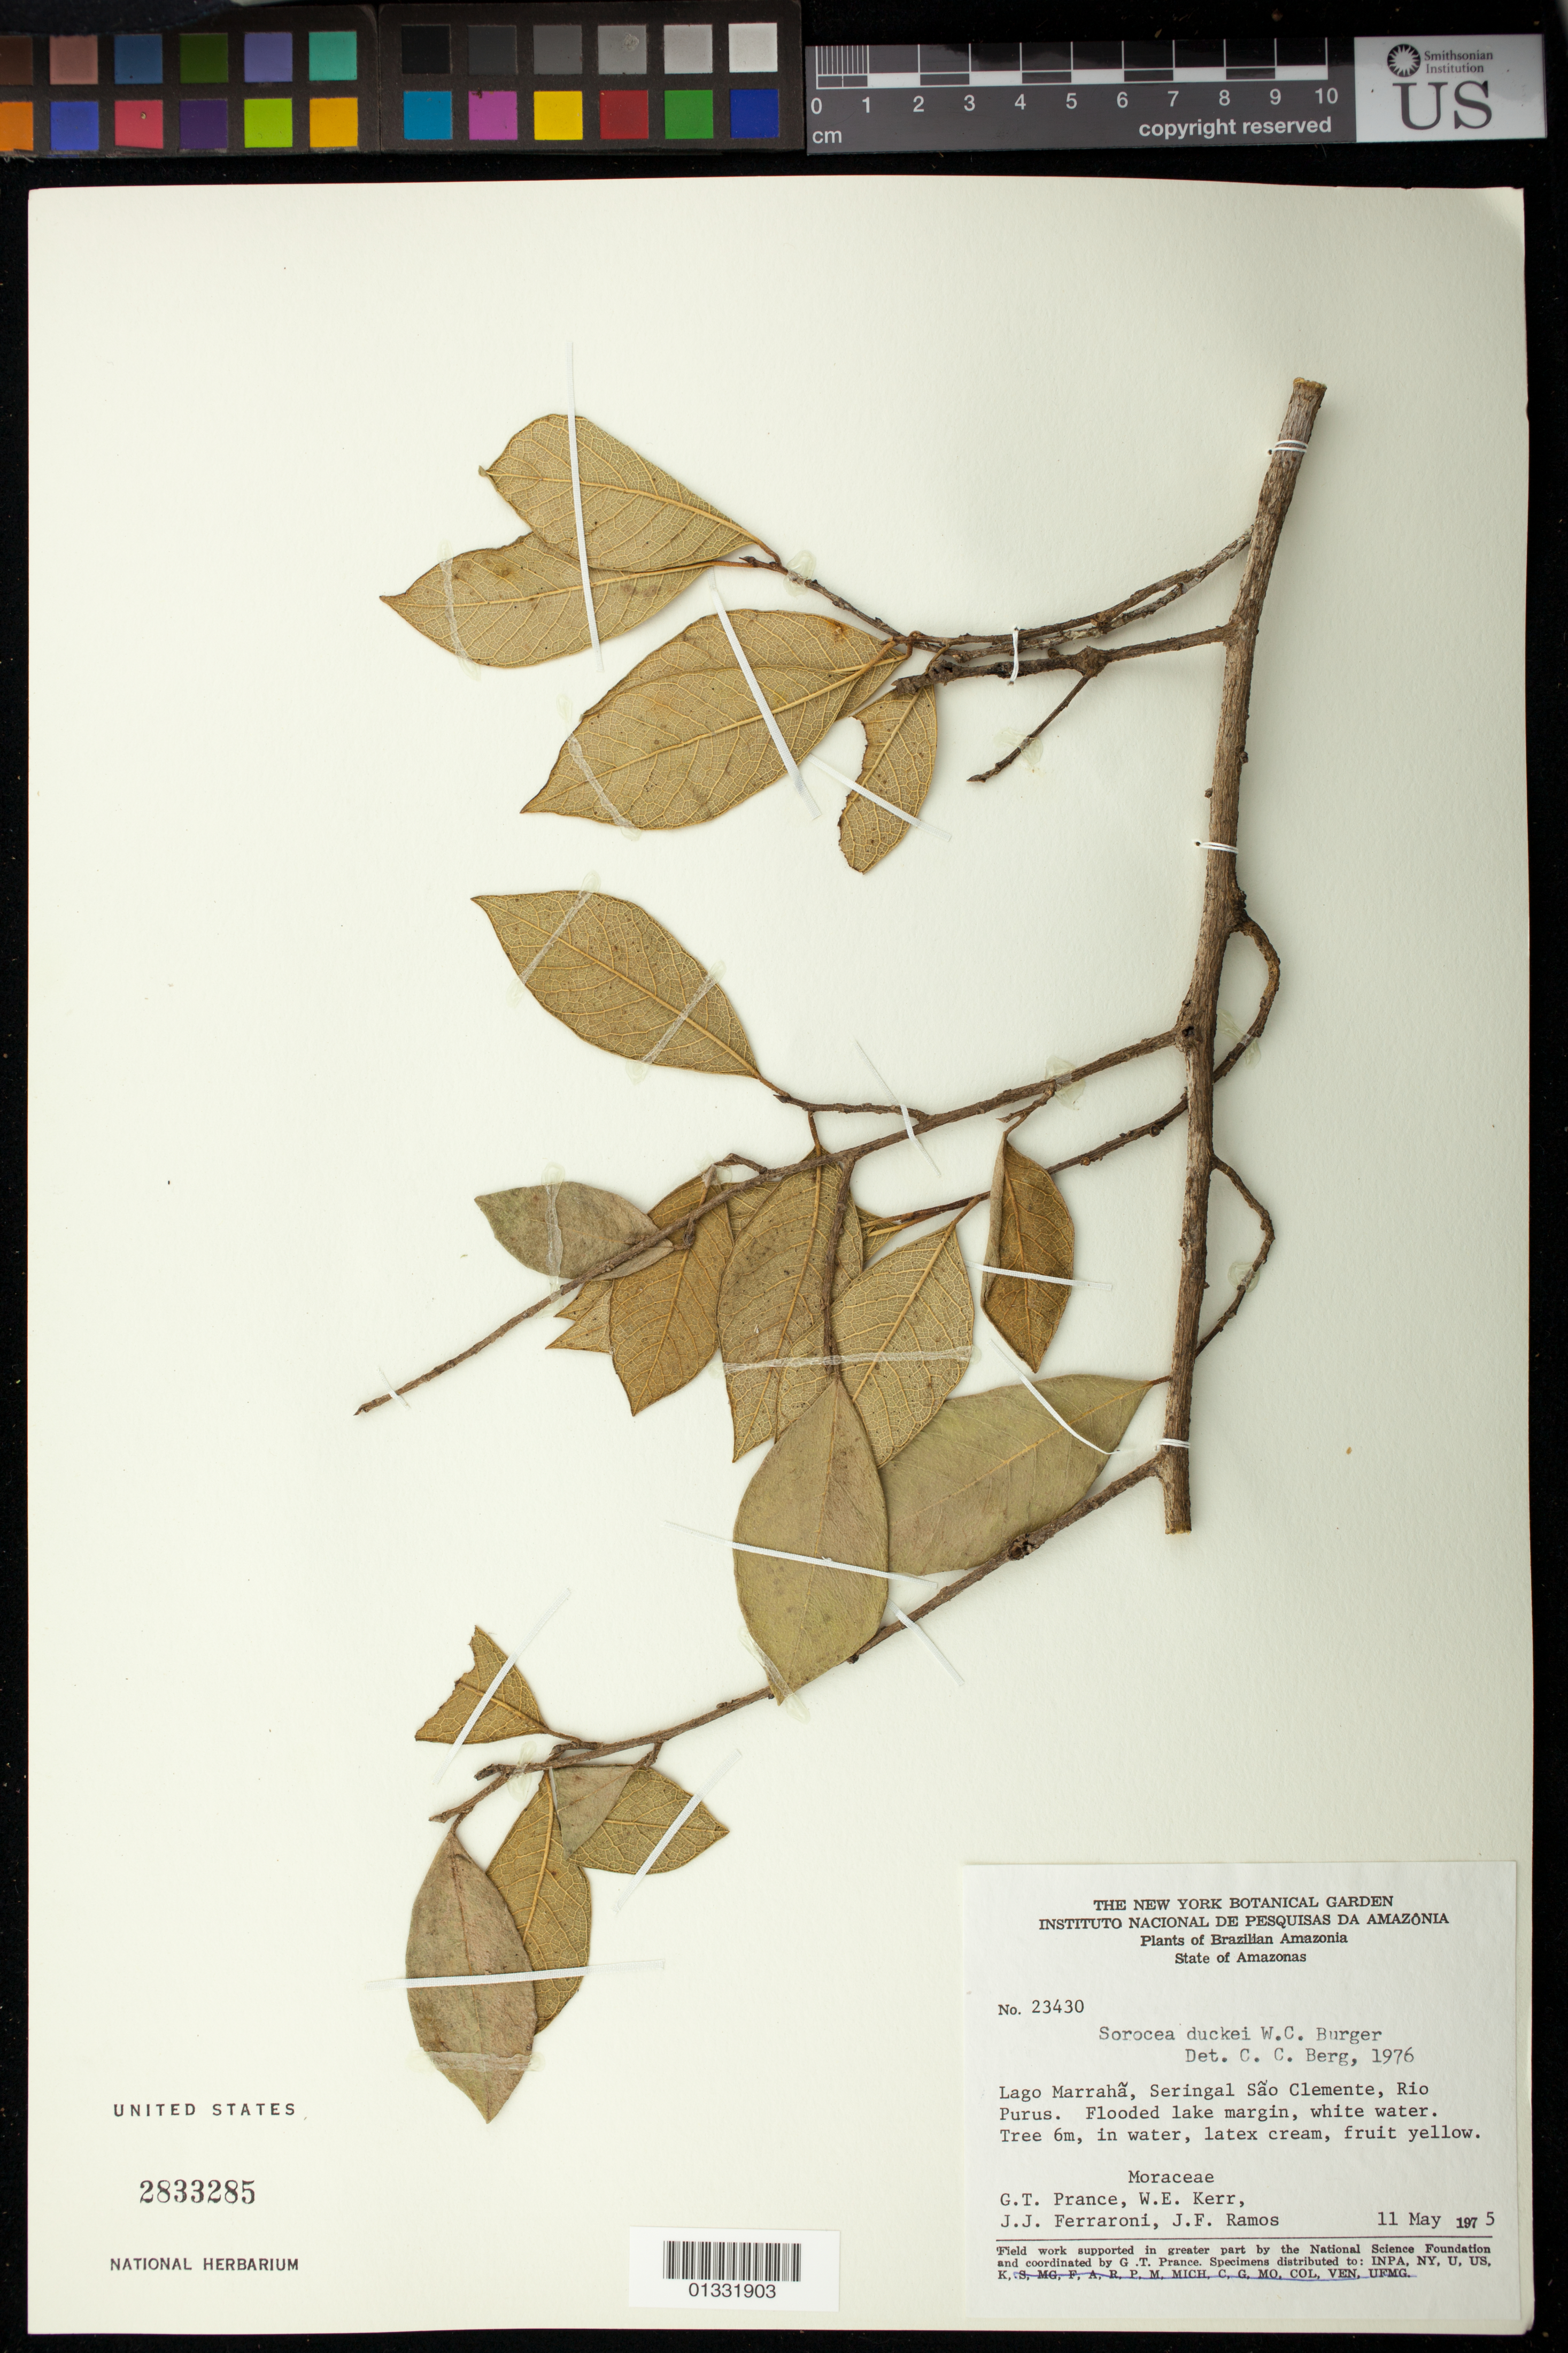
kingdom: Plantae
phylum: Tracheophyta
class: Magnoliopsida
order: Rosales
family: Moraceae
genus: Sorocea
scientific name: Sorocea duckei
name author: W.C. Burger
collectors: G. T. Prance, W. E. Kerr, J. Ferraroni & J. F. Ramos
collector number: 23430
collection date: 1975-05-11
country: Brazil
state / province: Amazonas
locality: Lago Marrahã, Seringal São Clemente, Rio Purus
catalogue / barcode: US 2833285